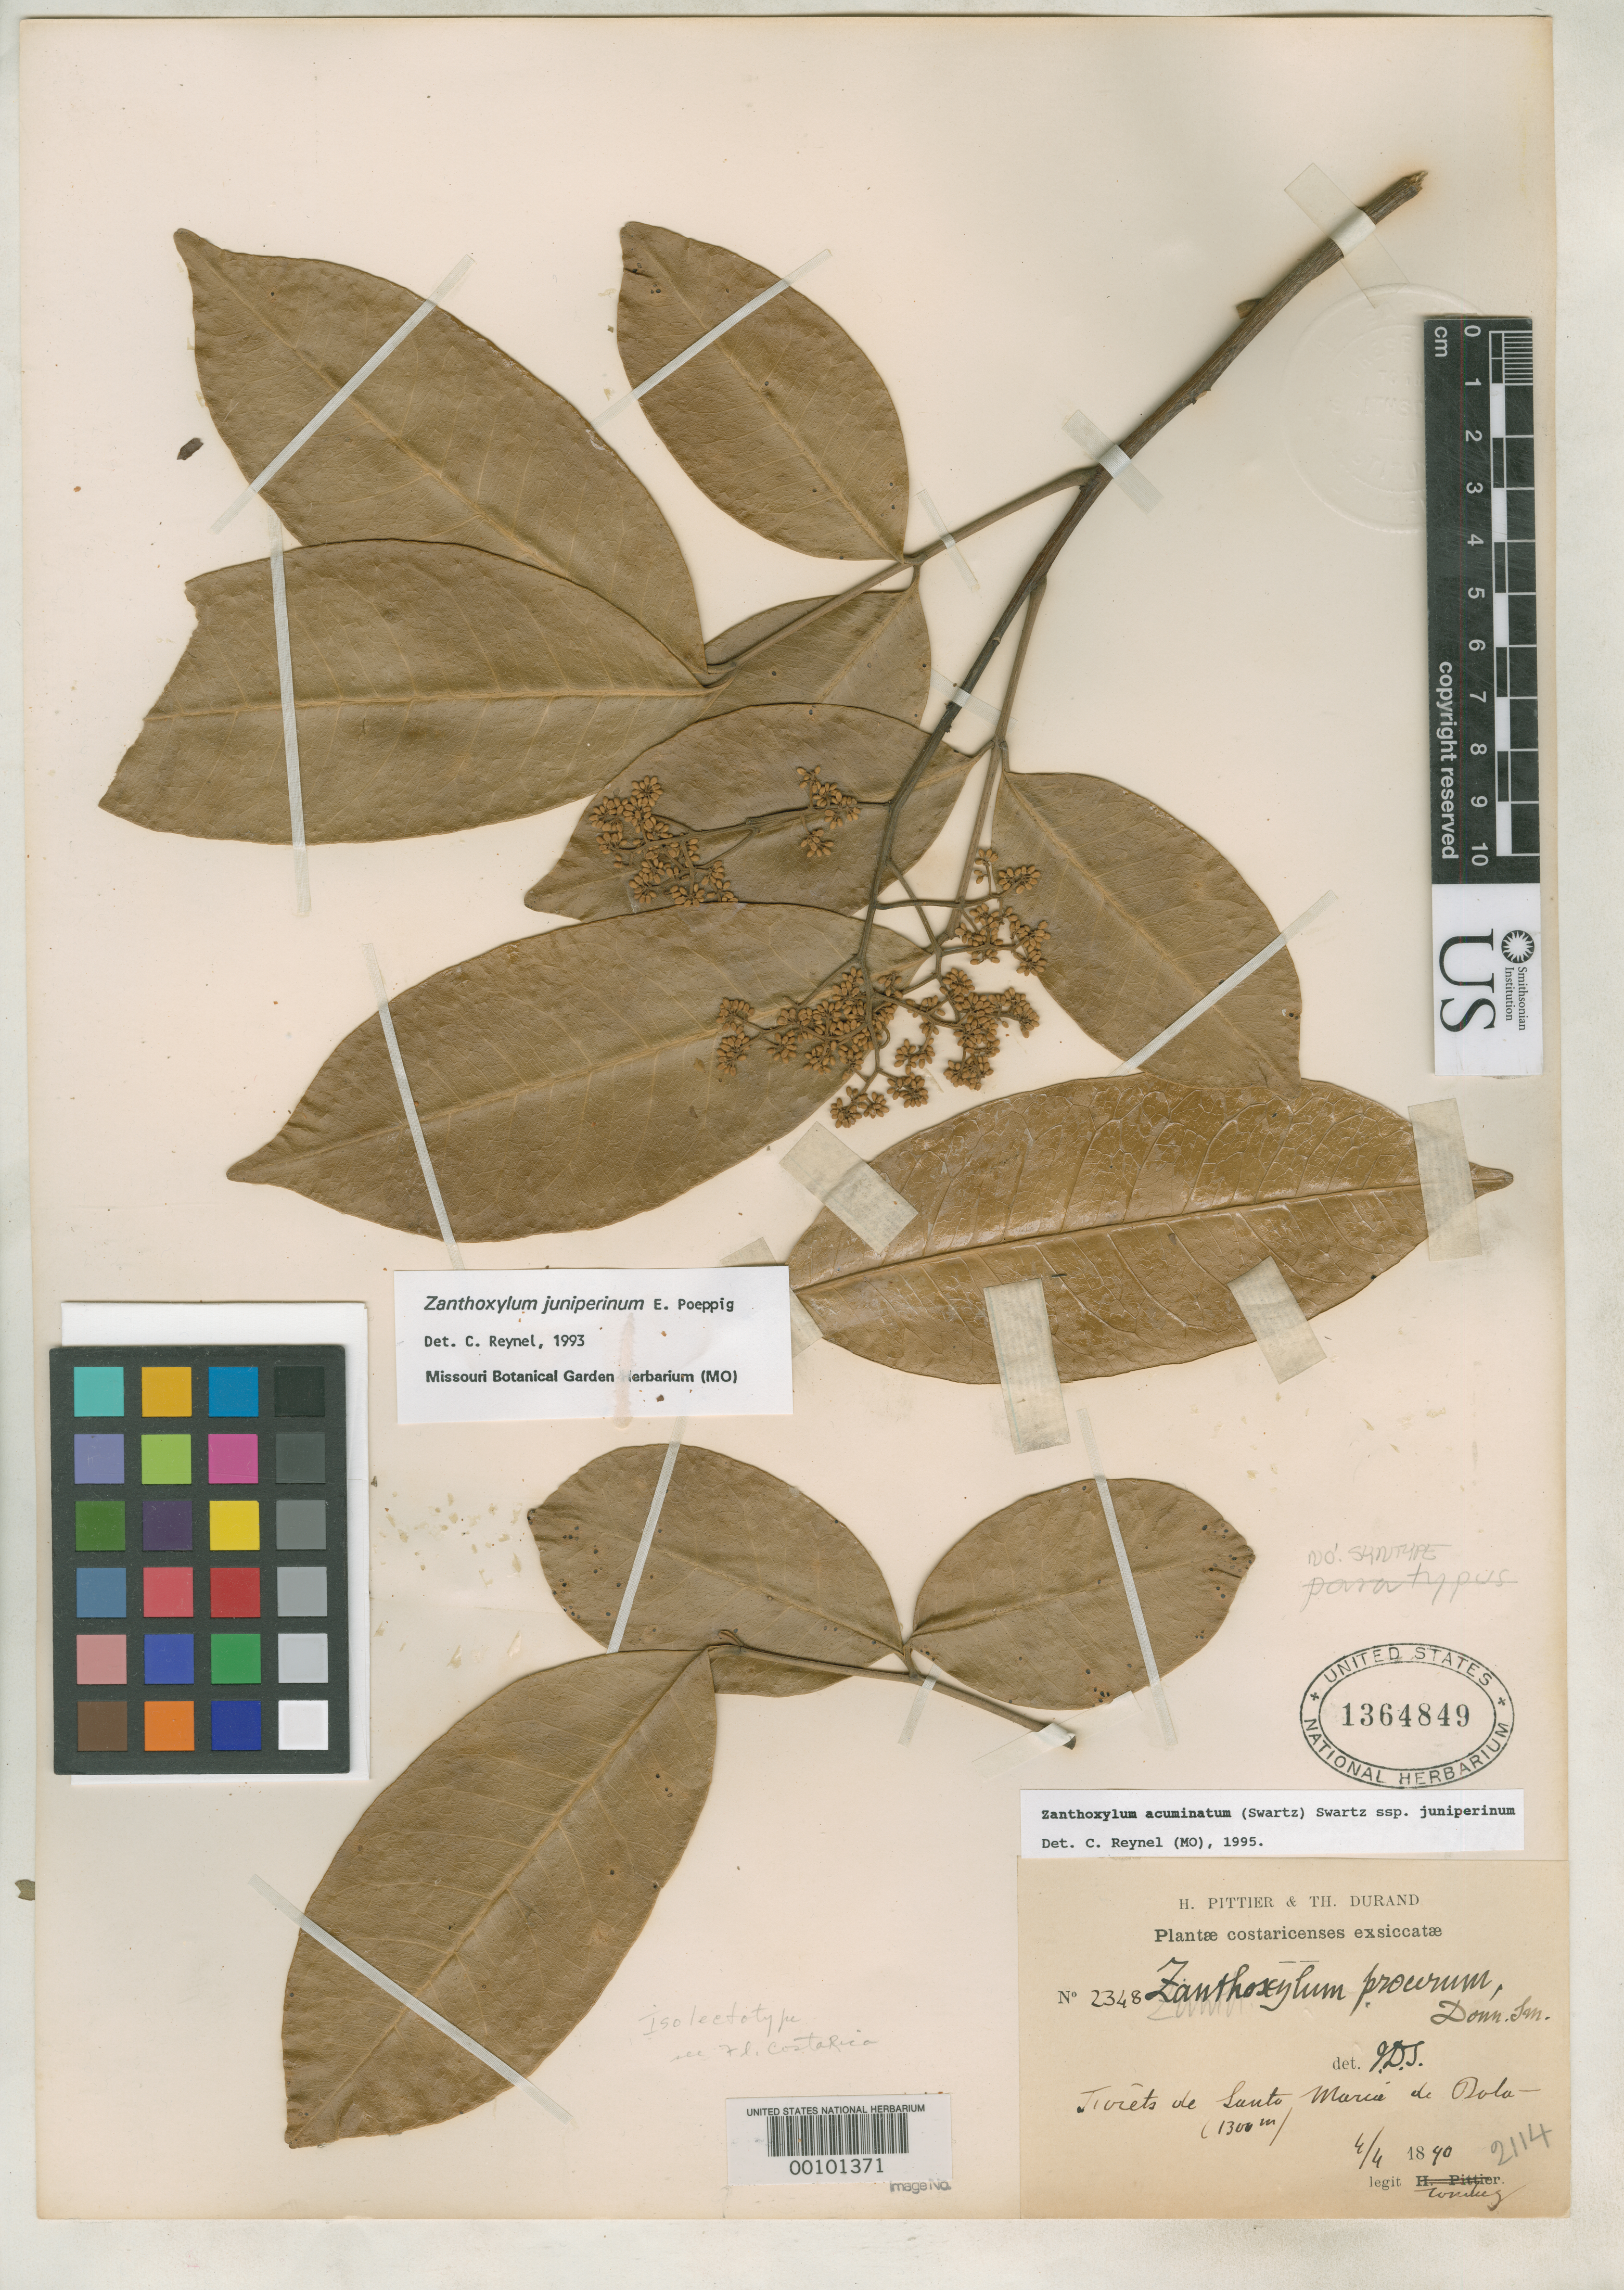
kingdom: Plantae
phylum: Tracheophyta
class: Magnoliopsida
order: Sapindales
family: Rutaceae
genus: Zanthoxylum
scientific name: Zanthoxylum procerum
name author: Donn. Sm.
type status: Syntype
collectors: A. Tonduz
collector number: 2348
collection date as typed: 06 Jun 1840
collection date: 1840-06-06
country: Costa Rica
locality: Forets de Santa Maria de Dota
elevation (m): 1189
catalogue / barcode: US 1364849